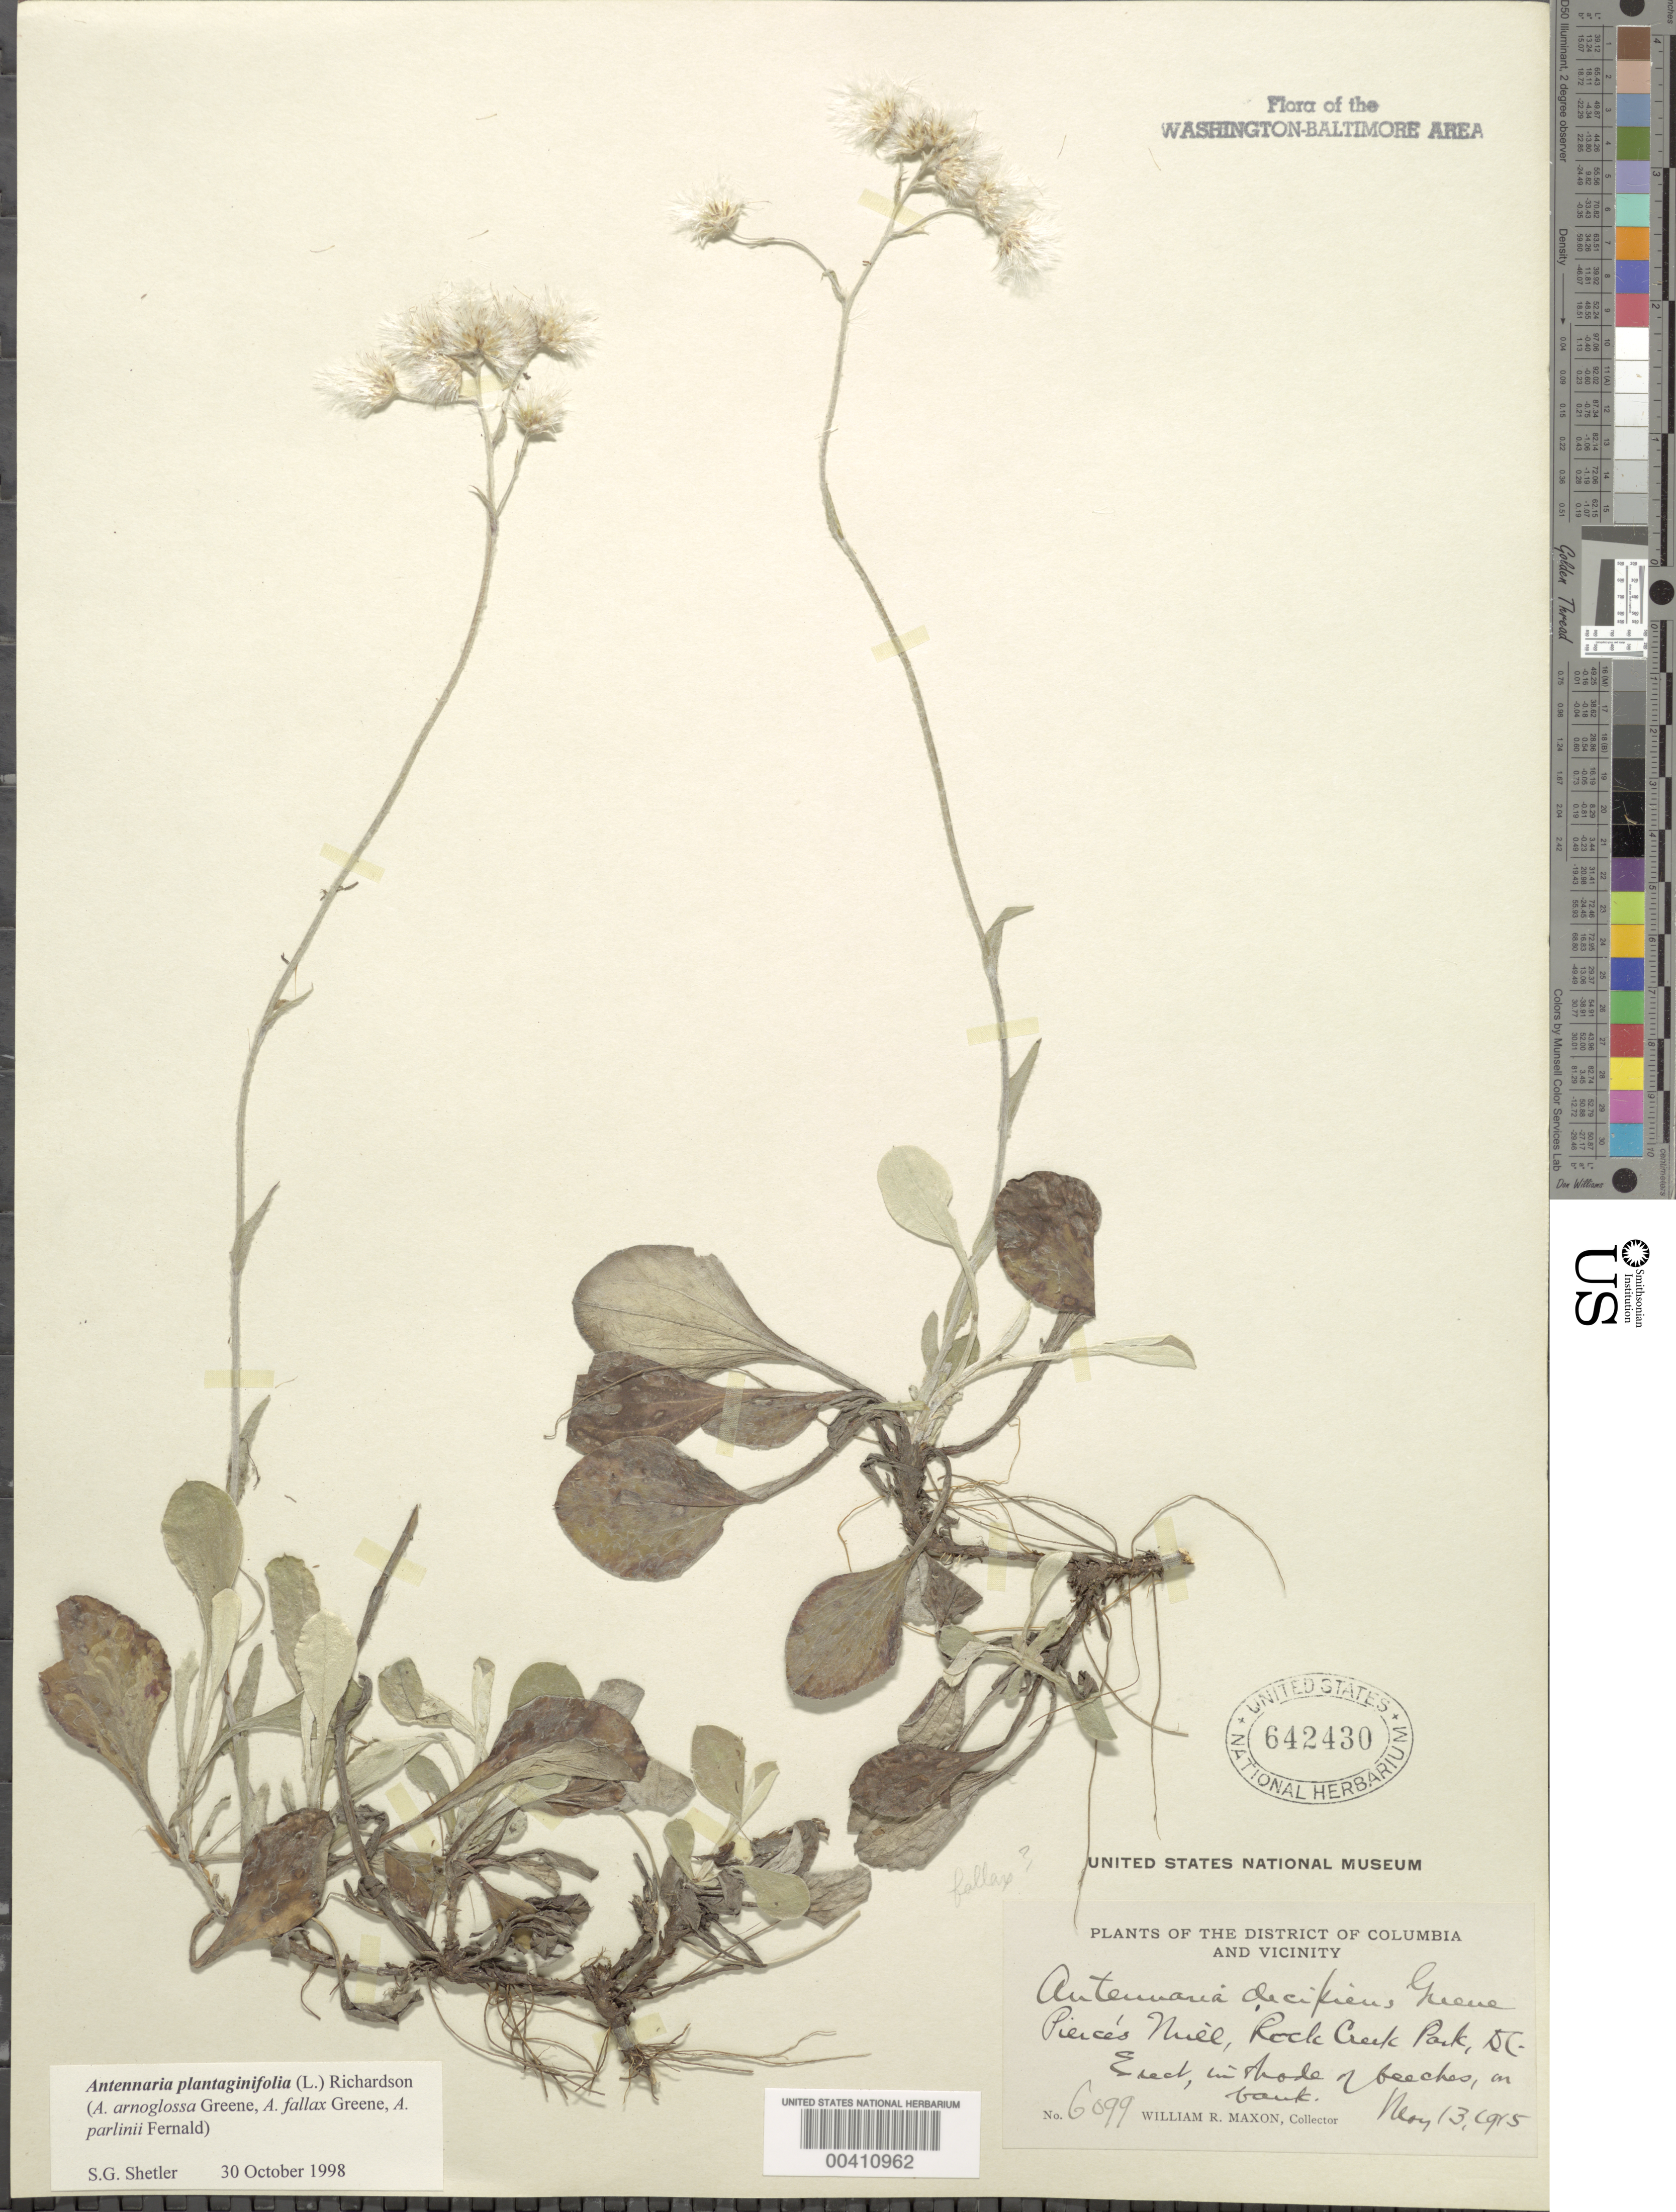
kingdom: Plantae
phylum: Tracheophyta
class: Magnoliopsida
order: Asterales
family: Asteraceae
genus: Antennaria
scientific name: Antennaria plantaginifolia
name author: (L.) Richardson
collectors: W. R. Maxon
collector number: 6099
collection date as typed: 13 May 1915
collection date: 1915-05-13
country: United States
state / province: District of Columbia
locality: Pierce's Mill, Rock Creek Park Rock Creek Park & vicinity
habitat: In shade of beeches, in bank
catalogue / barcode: US 642430